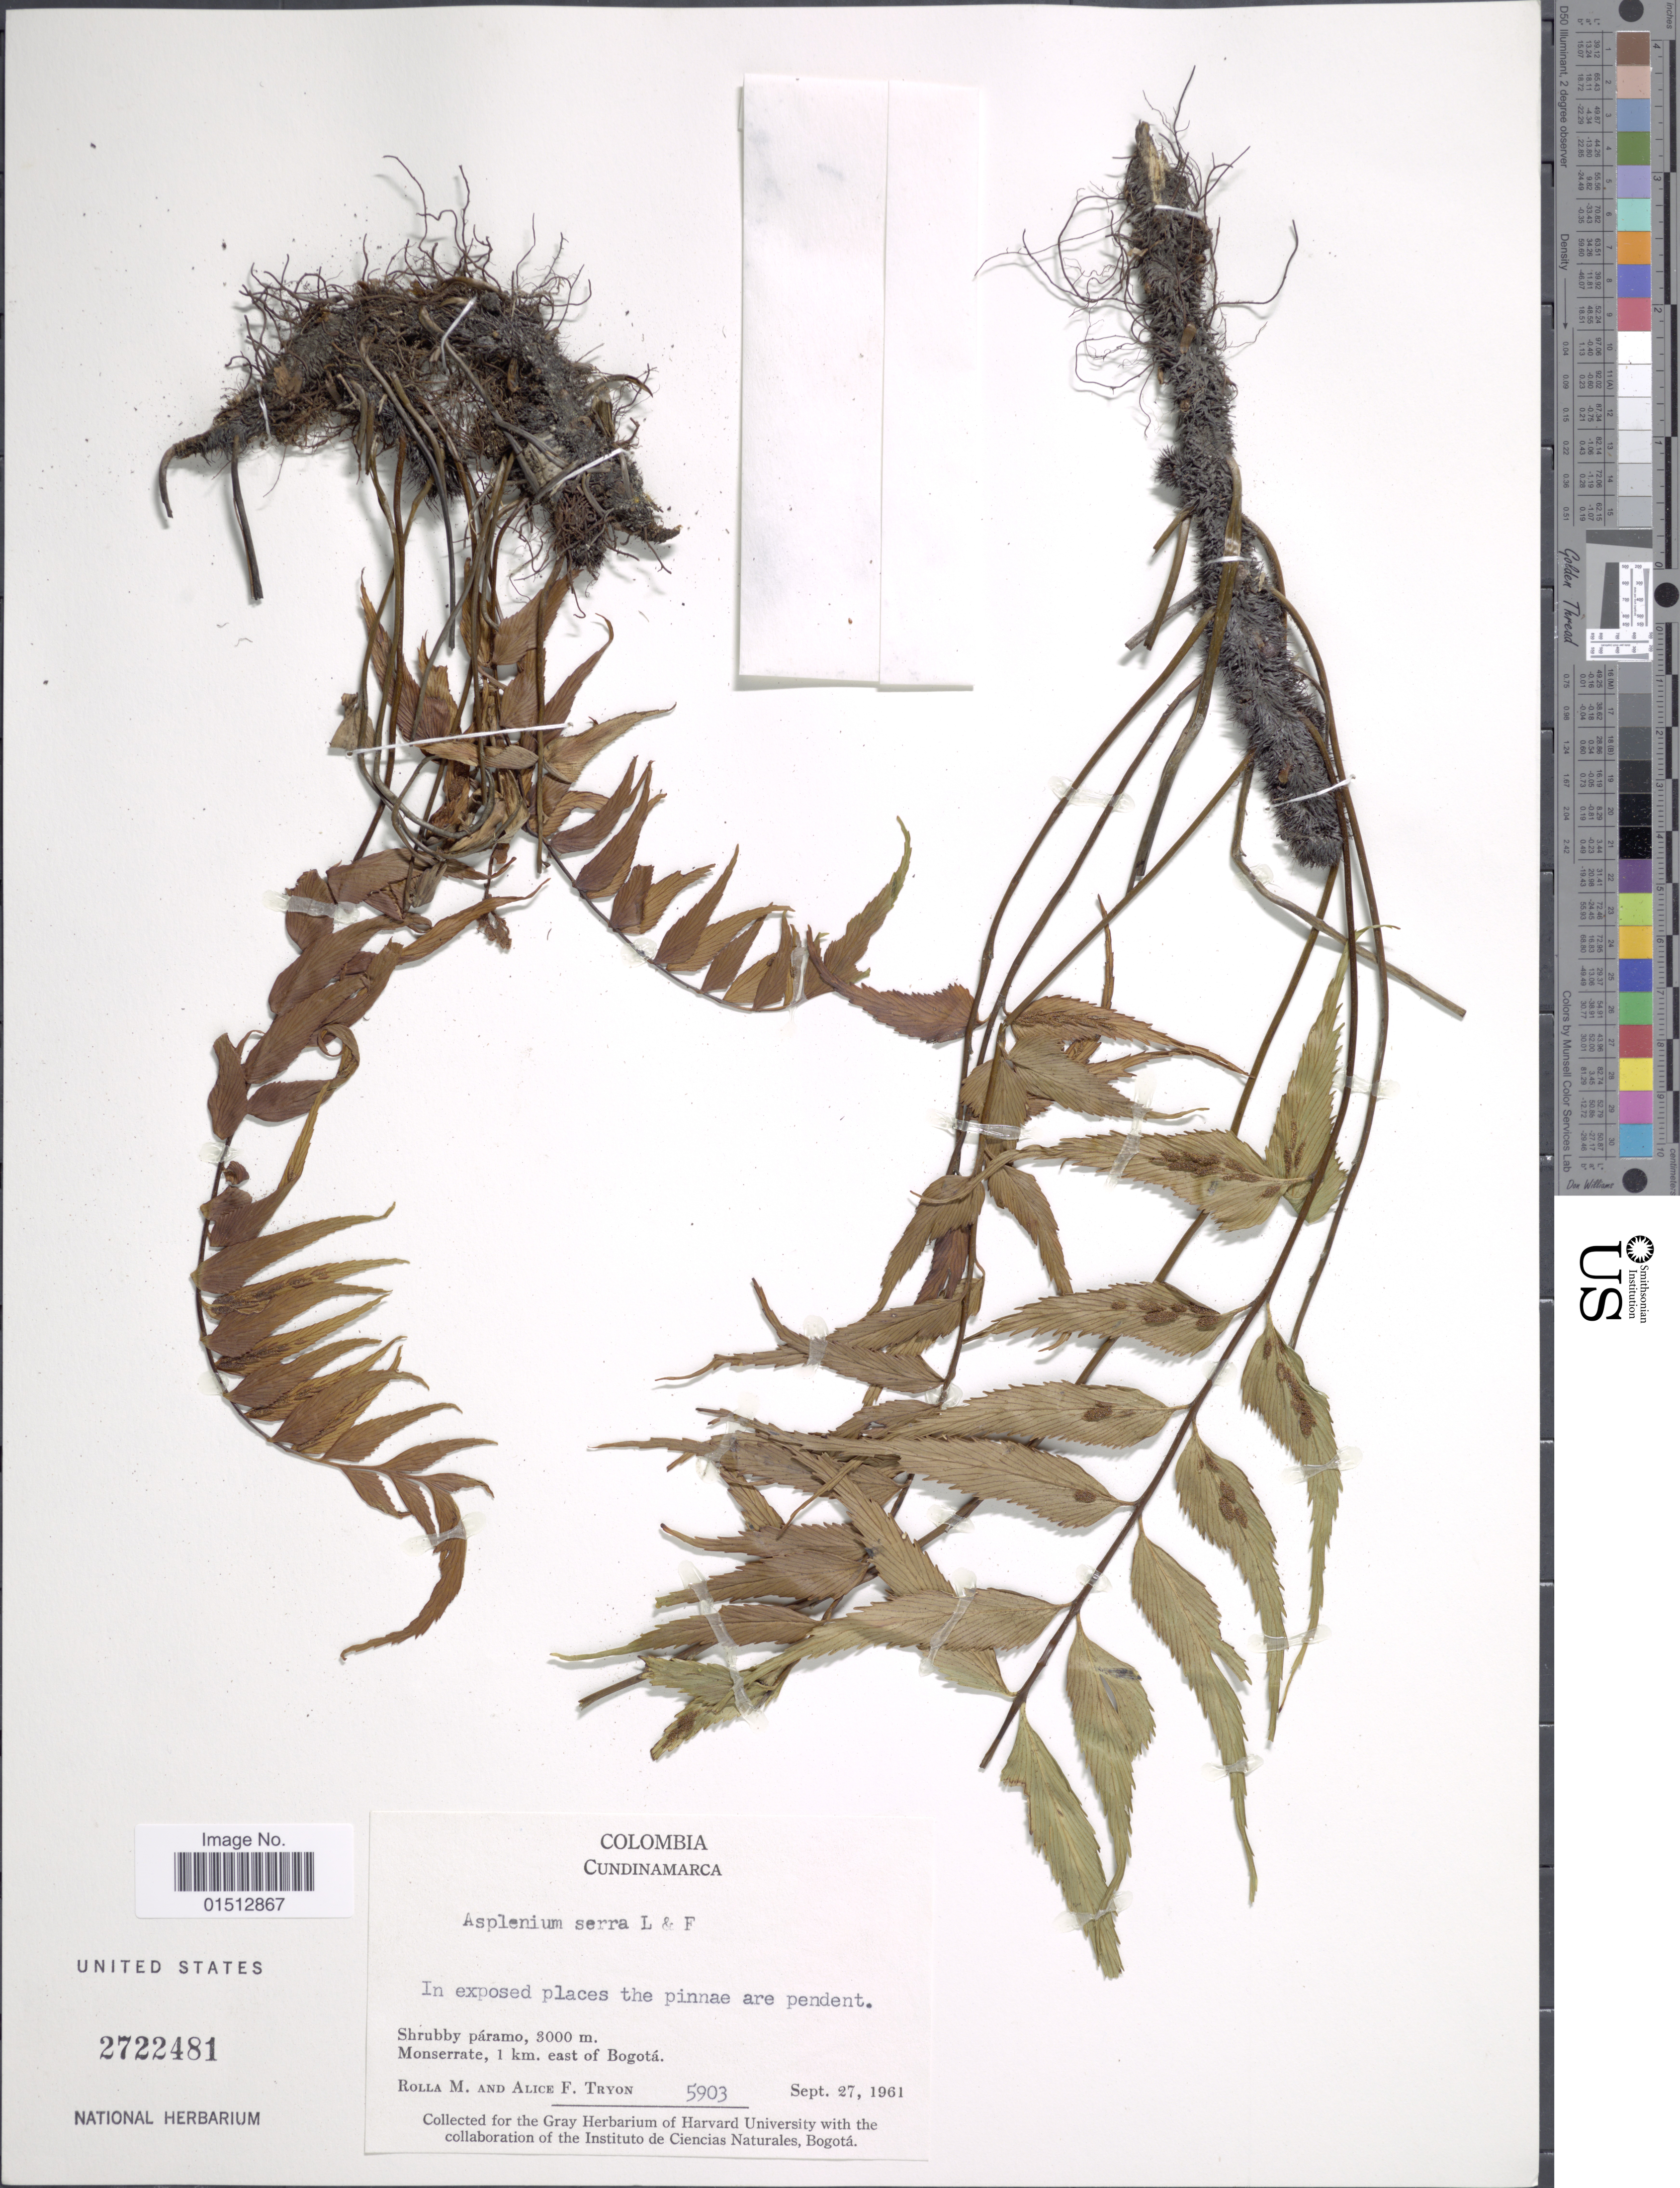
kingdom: Plantae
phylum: Tracheophyta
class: Polypodiopsida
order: Polypodiales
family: Aspleniaceae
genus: Asplenium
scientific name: Asplenium serra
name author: Langsd. & Fisch.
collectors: R. M. Tryon & A. F. Tryon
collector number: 5903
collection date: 1961-09-27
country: Colombia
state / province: Cundinamarca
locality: Colombia, Cundinamarca, Monserrate, 1 km, east of Bogota.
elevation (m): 3000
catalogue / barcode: US 2722481